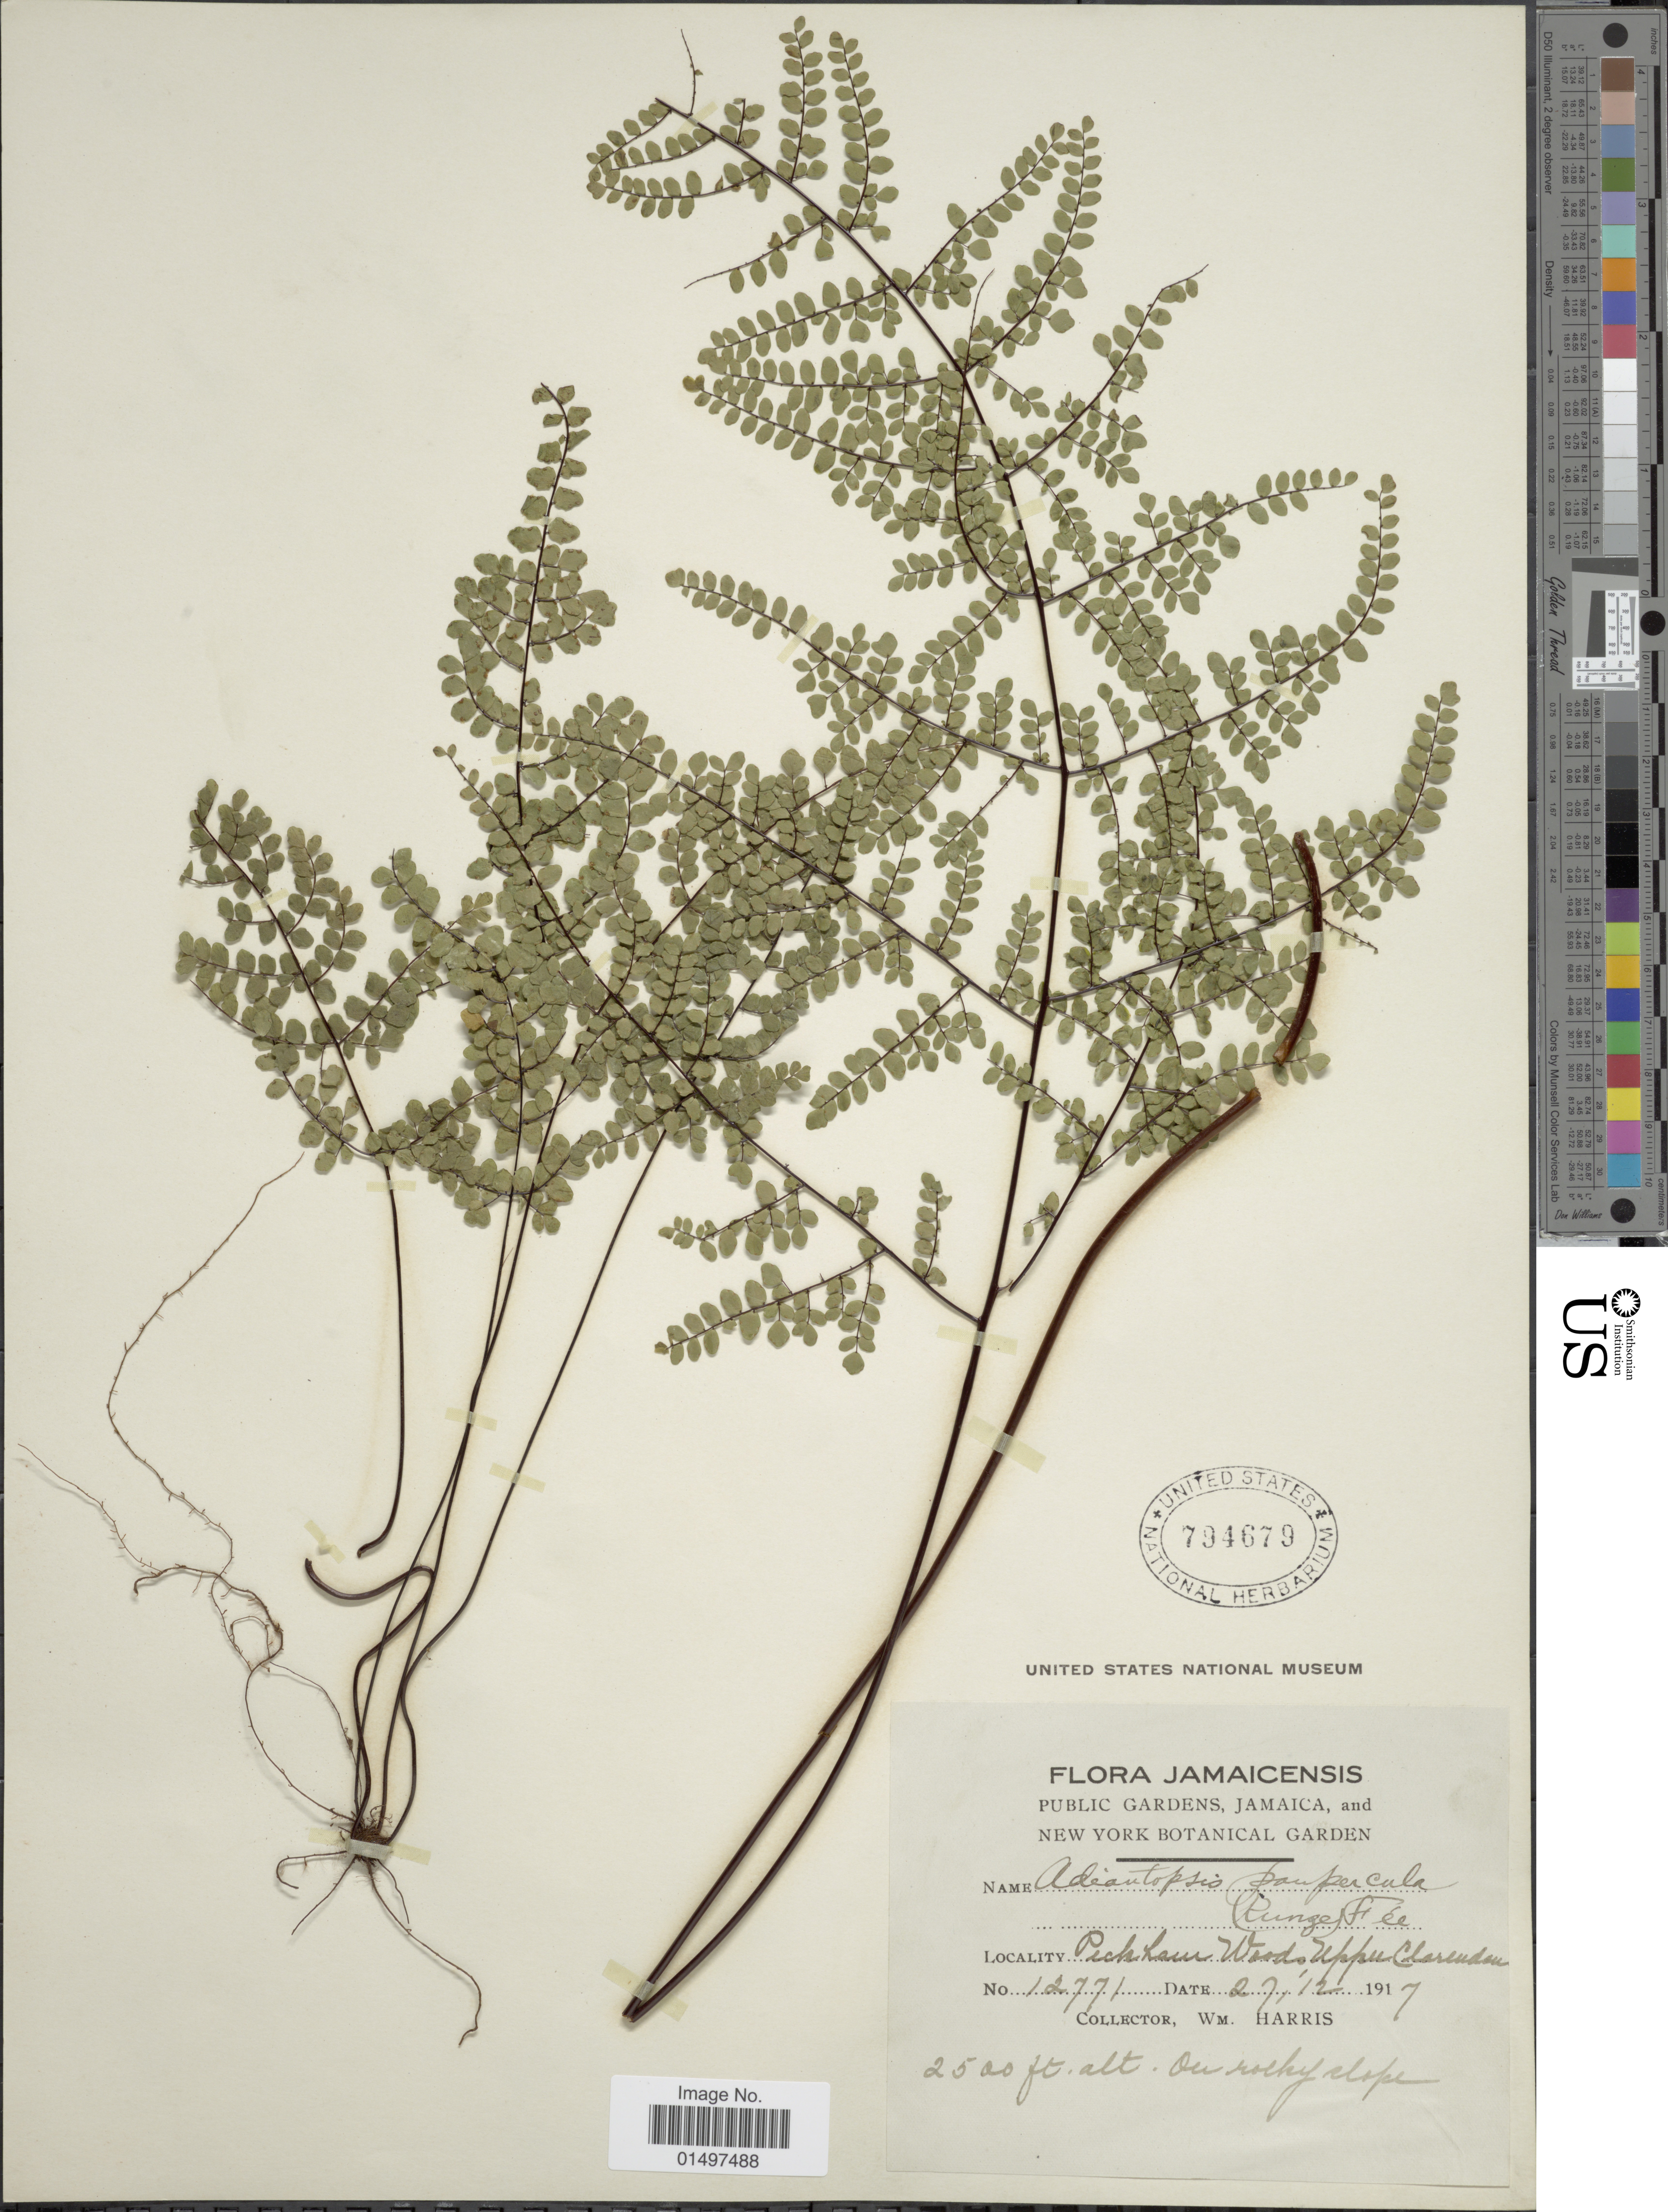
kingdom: Plantae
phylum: Tracheophyta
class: Polypodiopsida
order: Polypodiales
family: Pteridaceae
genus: Adiantopsis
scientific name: Adiantopsis paupercula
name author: (Kunze) Fée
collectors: W. Harris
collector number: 12771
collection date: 1917-12-27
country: Jamaica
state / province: Clarendon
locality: Jamaicensis. Peckham Woods, Upper Clarendon.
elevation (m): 762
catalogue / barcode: US 794679